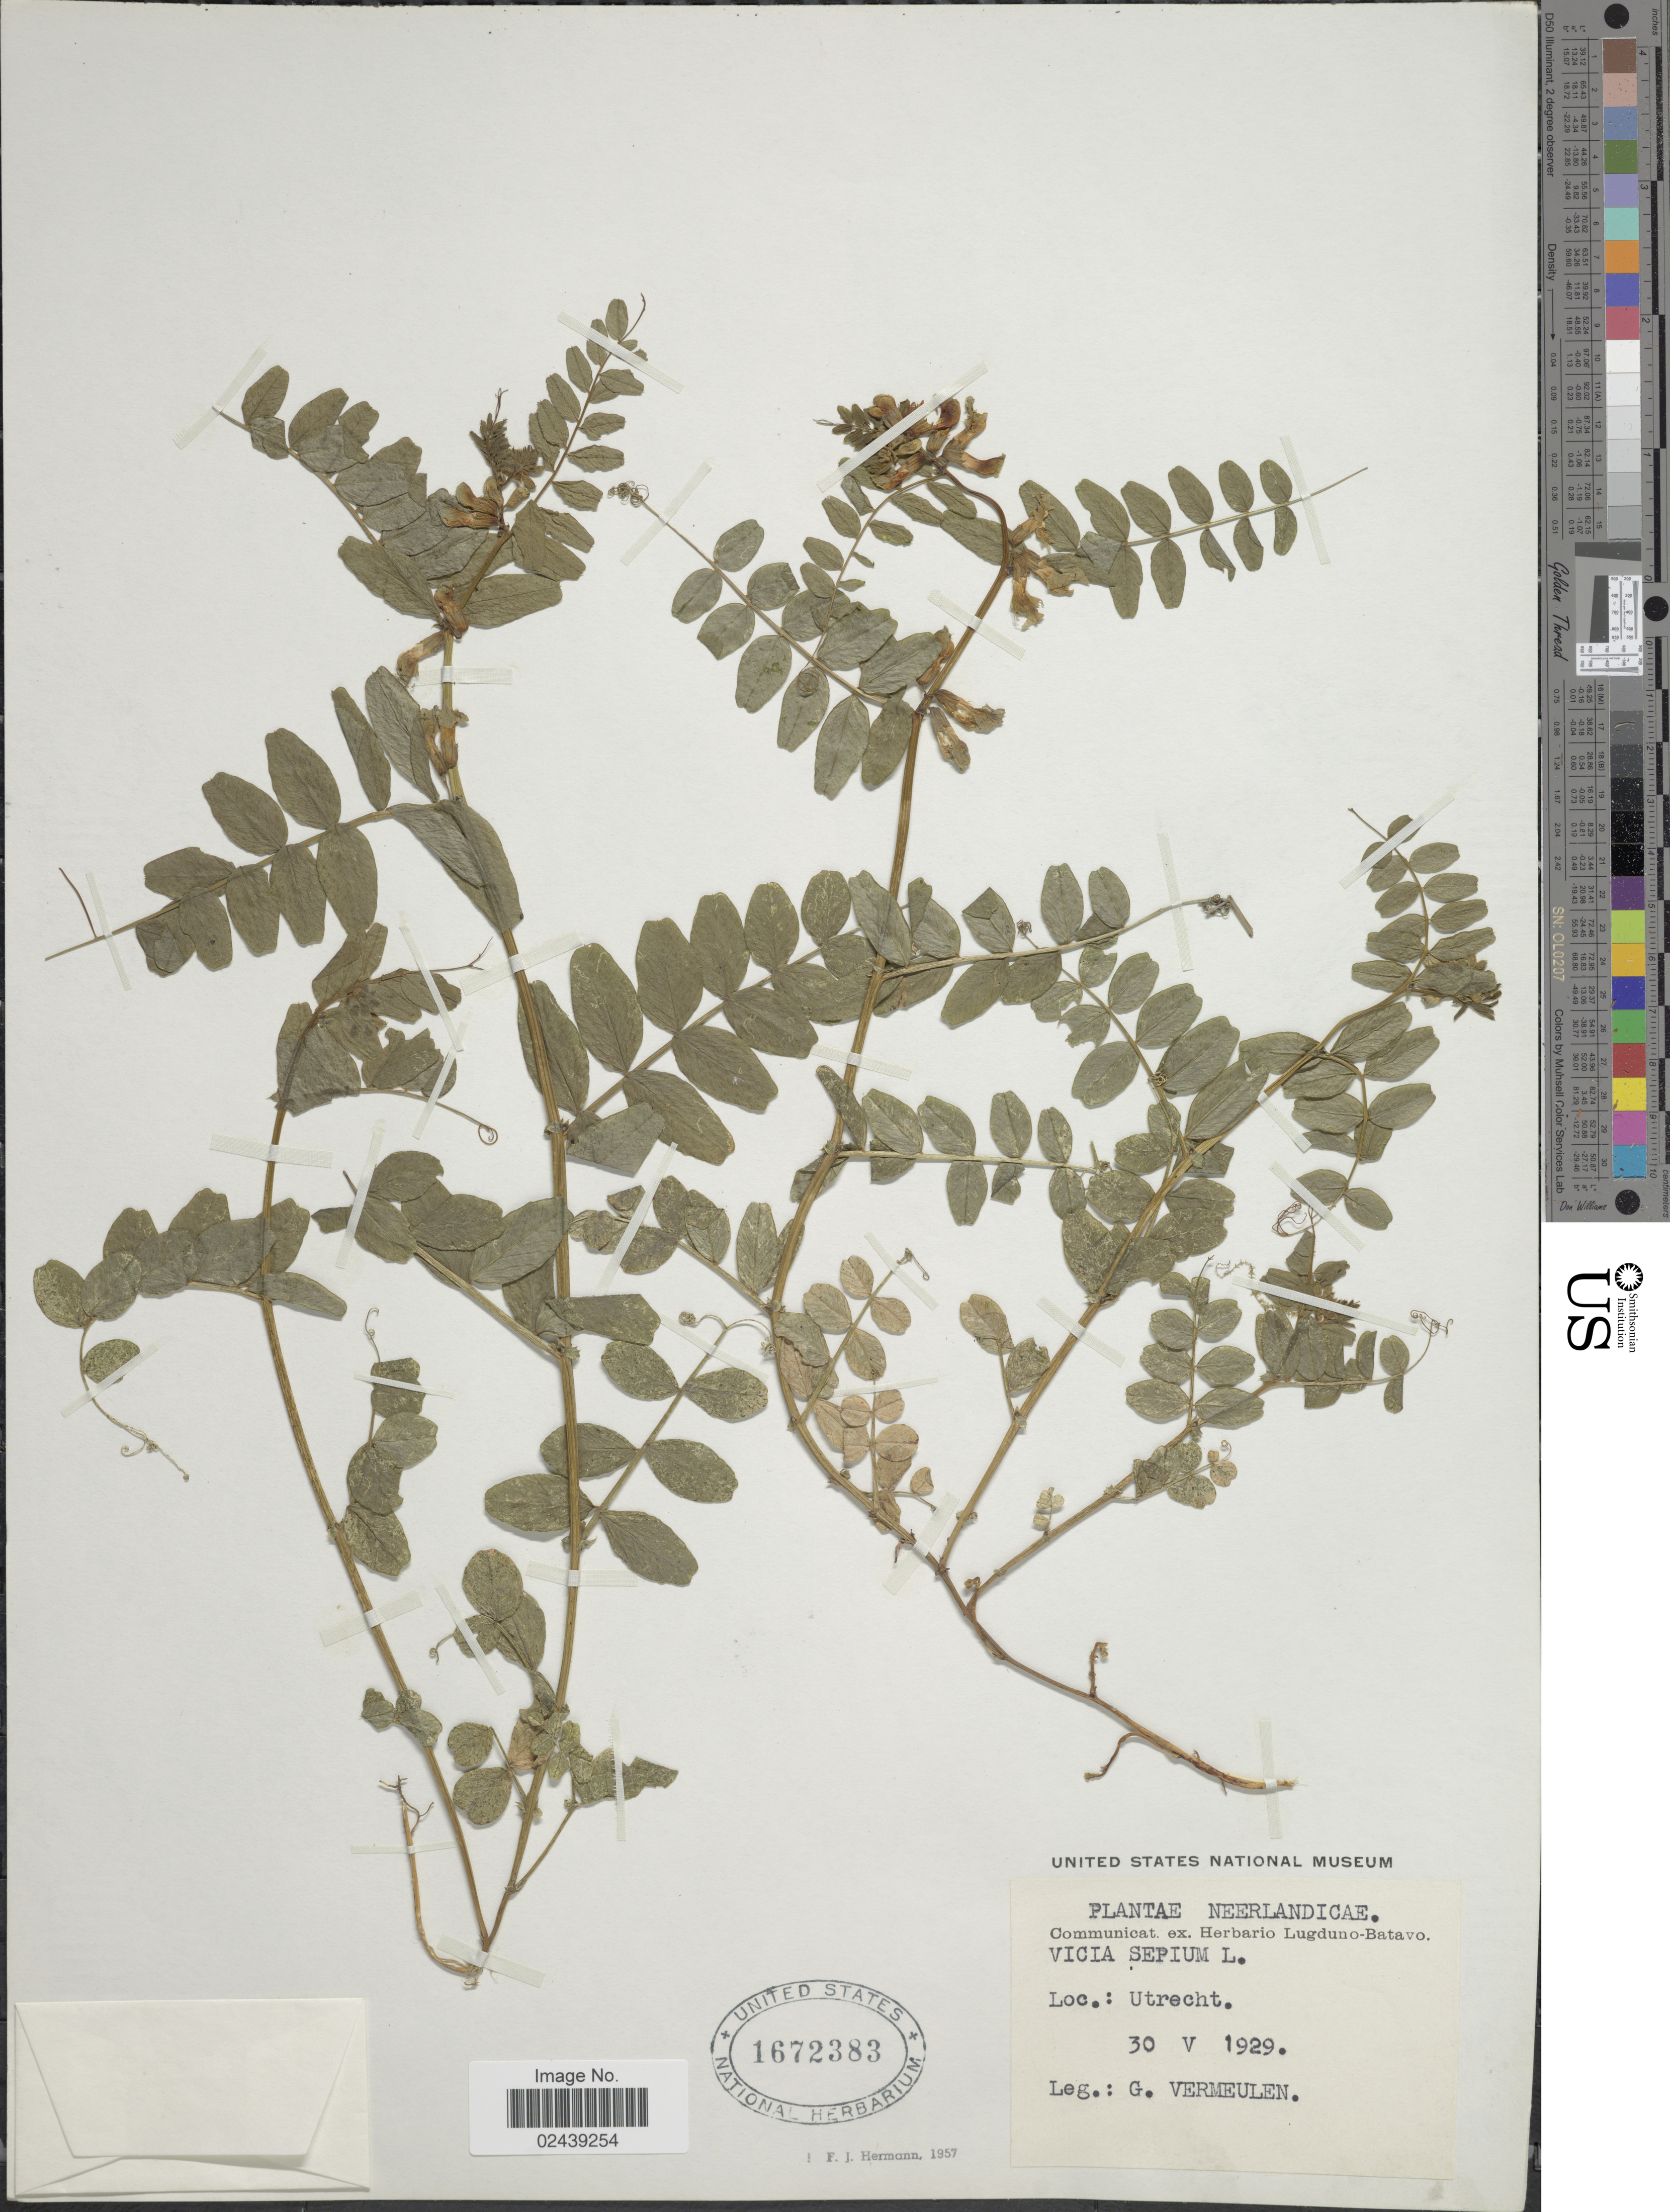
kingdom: Plantae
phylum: Tracheophyta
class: Magnoliopsida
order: Fabales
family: Fabaceae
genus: Vicia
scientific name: Vicia sepium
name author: L.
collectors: G. Vermeulen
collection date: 1929-05-30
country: Netherlands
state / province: Utrecht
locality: Neerlandicae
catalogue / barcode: US 1672383